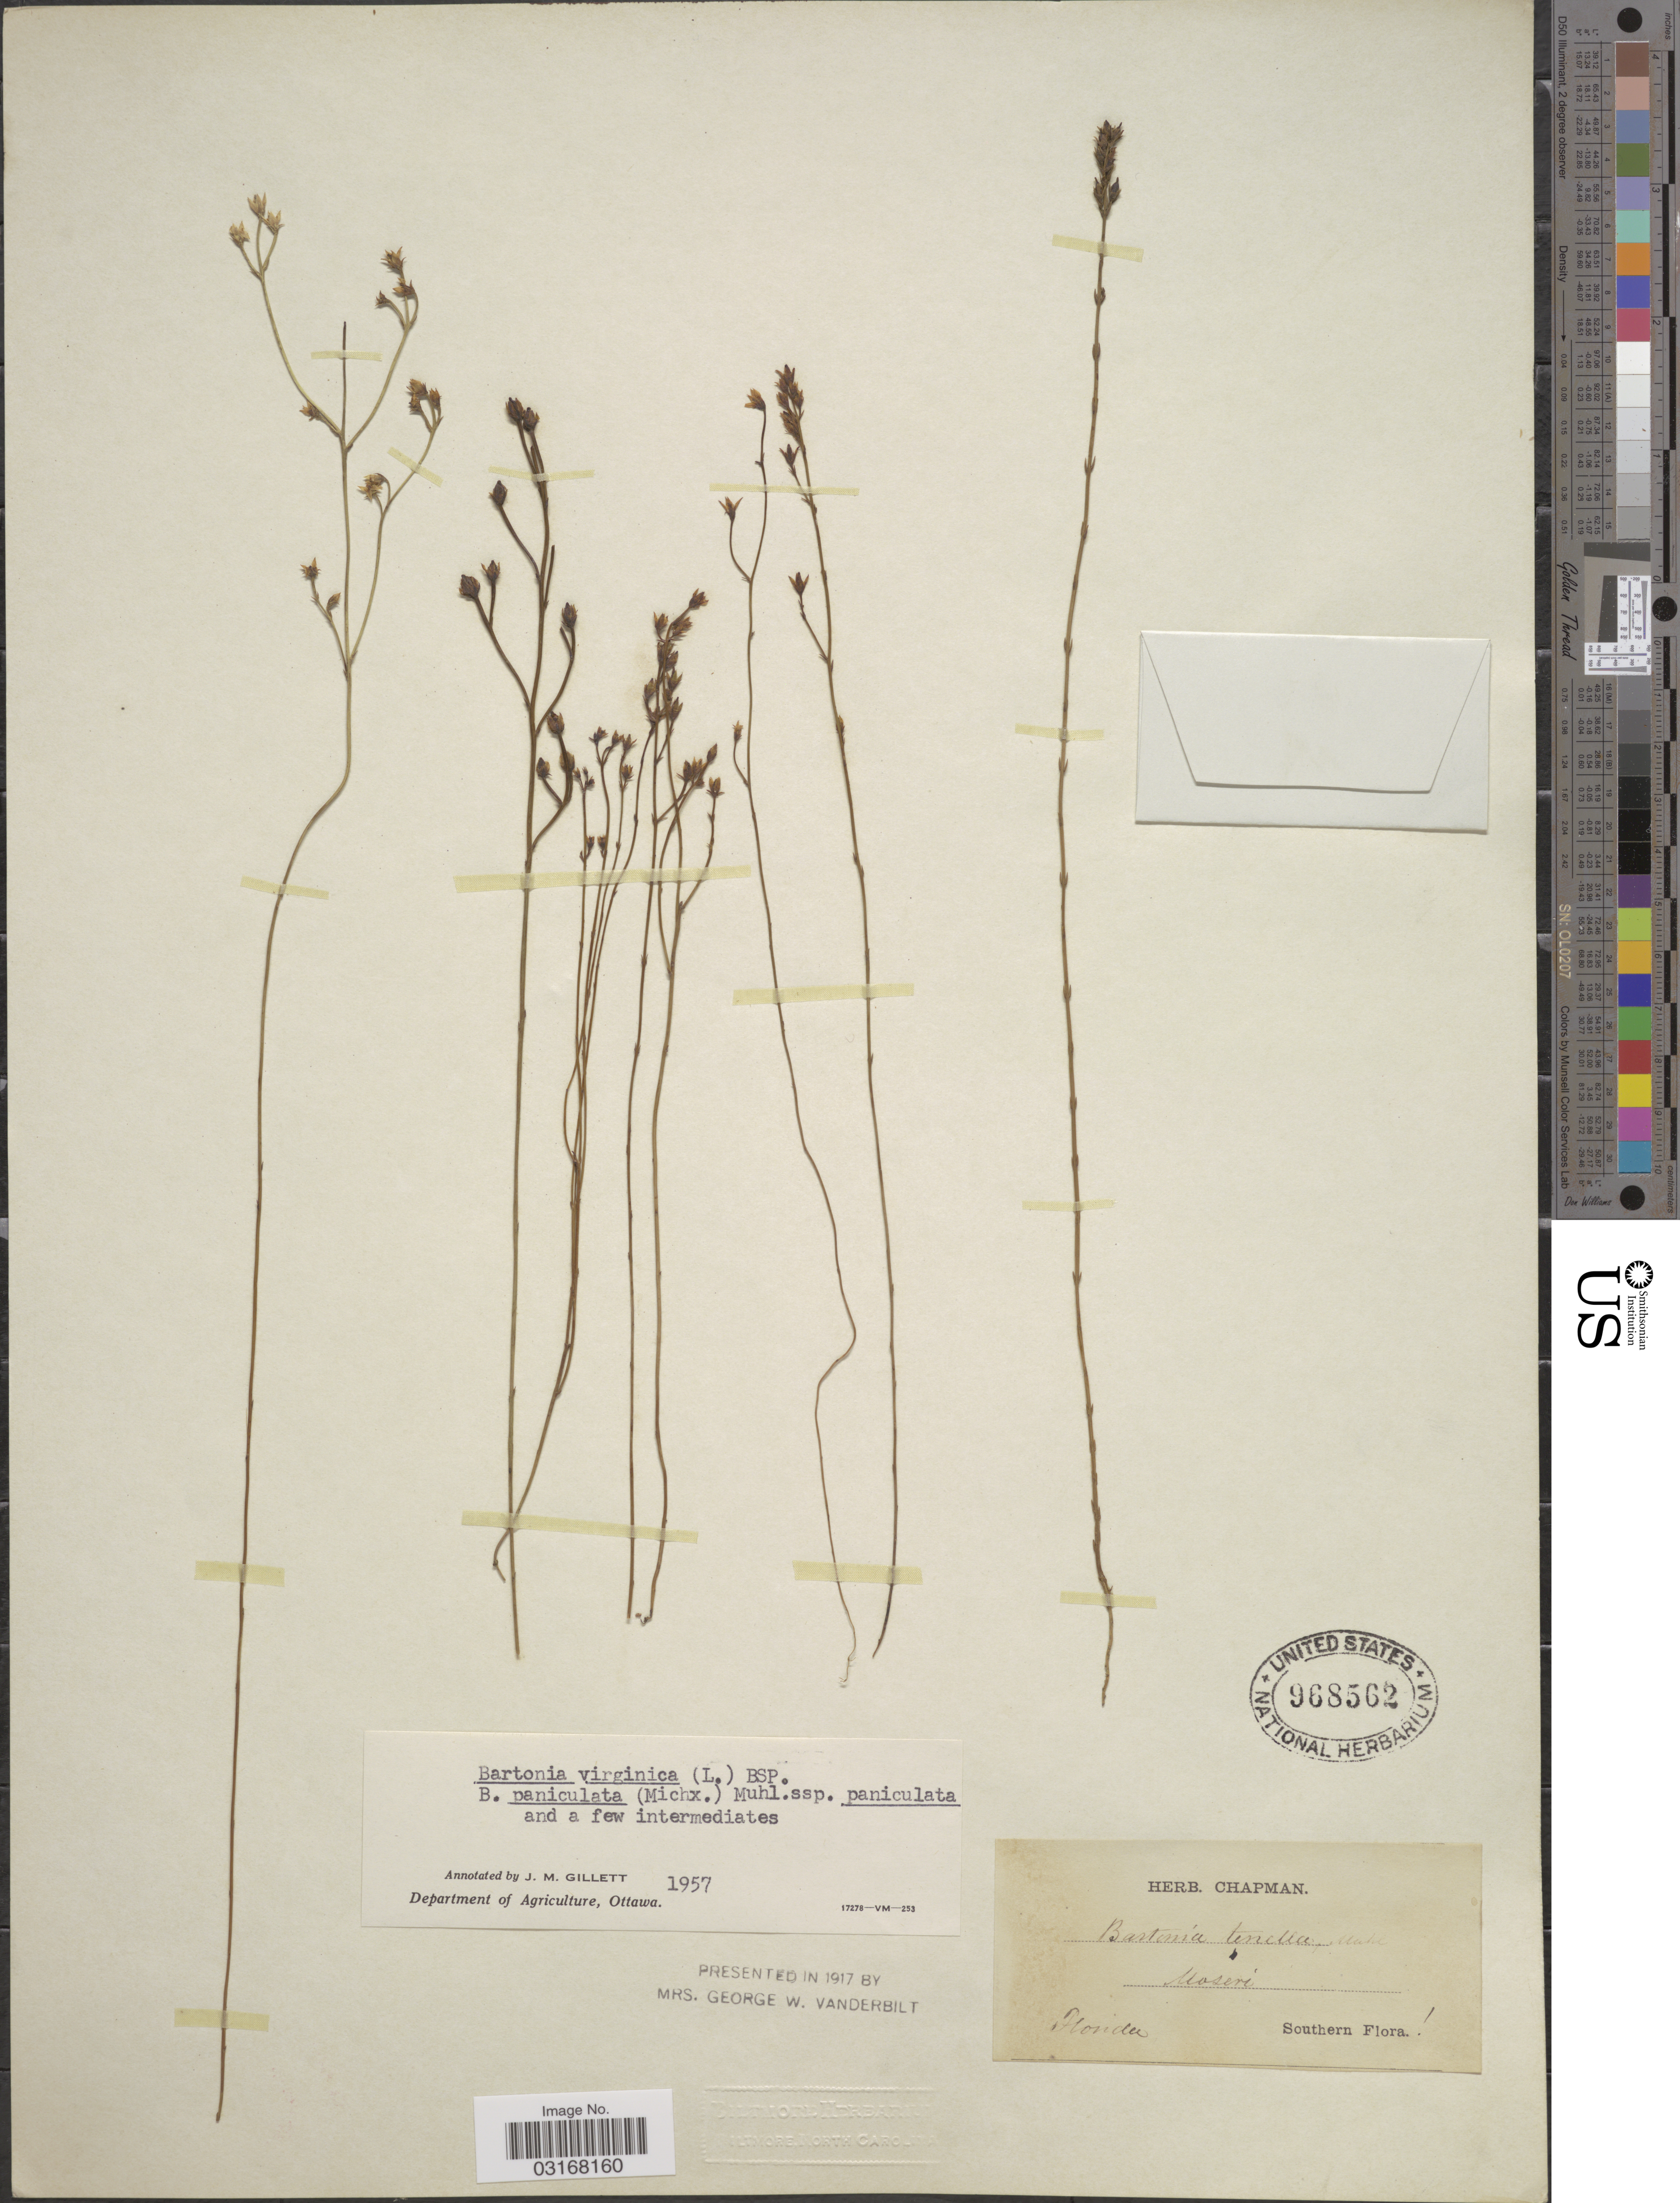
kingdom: Plantae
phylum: Tracheophyta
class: Magnoliopsida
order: Gentianales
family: Gentianaceae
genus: Bartonia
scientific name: Bartonia paniculata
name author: (Michx.) Muhl.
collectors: ex herb. Chapman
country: United States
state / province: Florida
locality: Moseri [unsure placement] Southern.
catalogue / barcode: US 968562